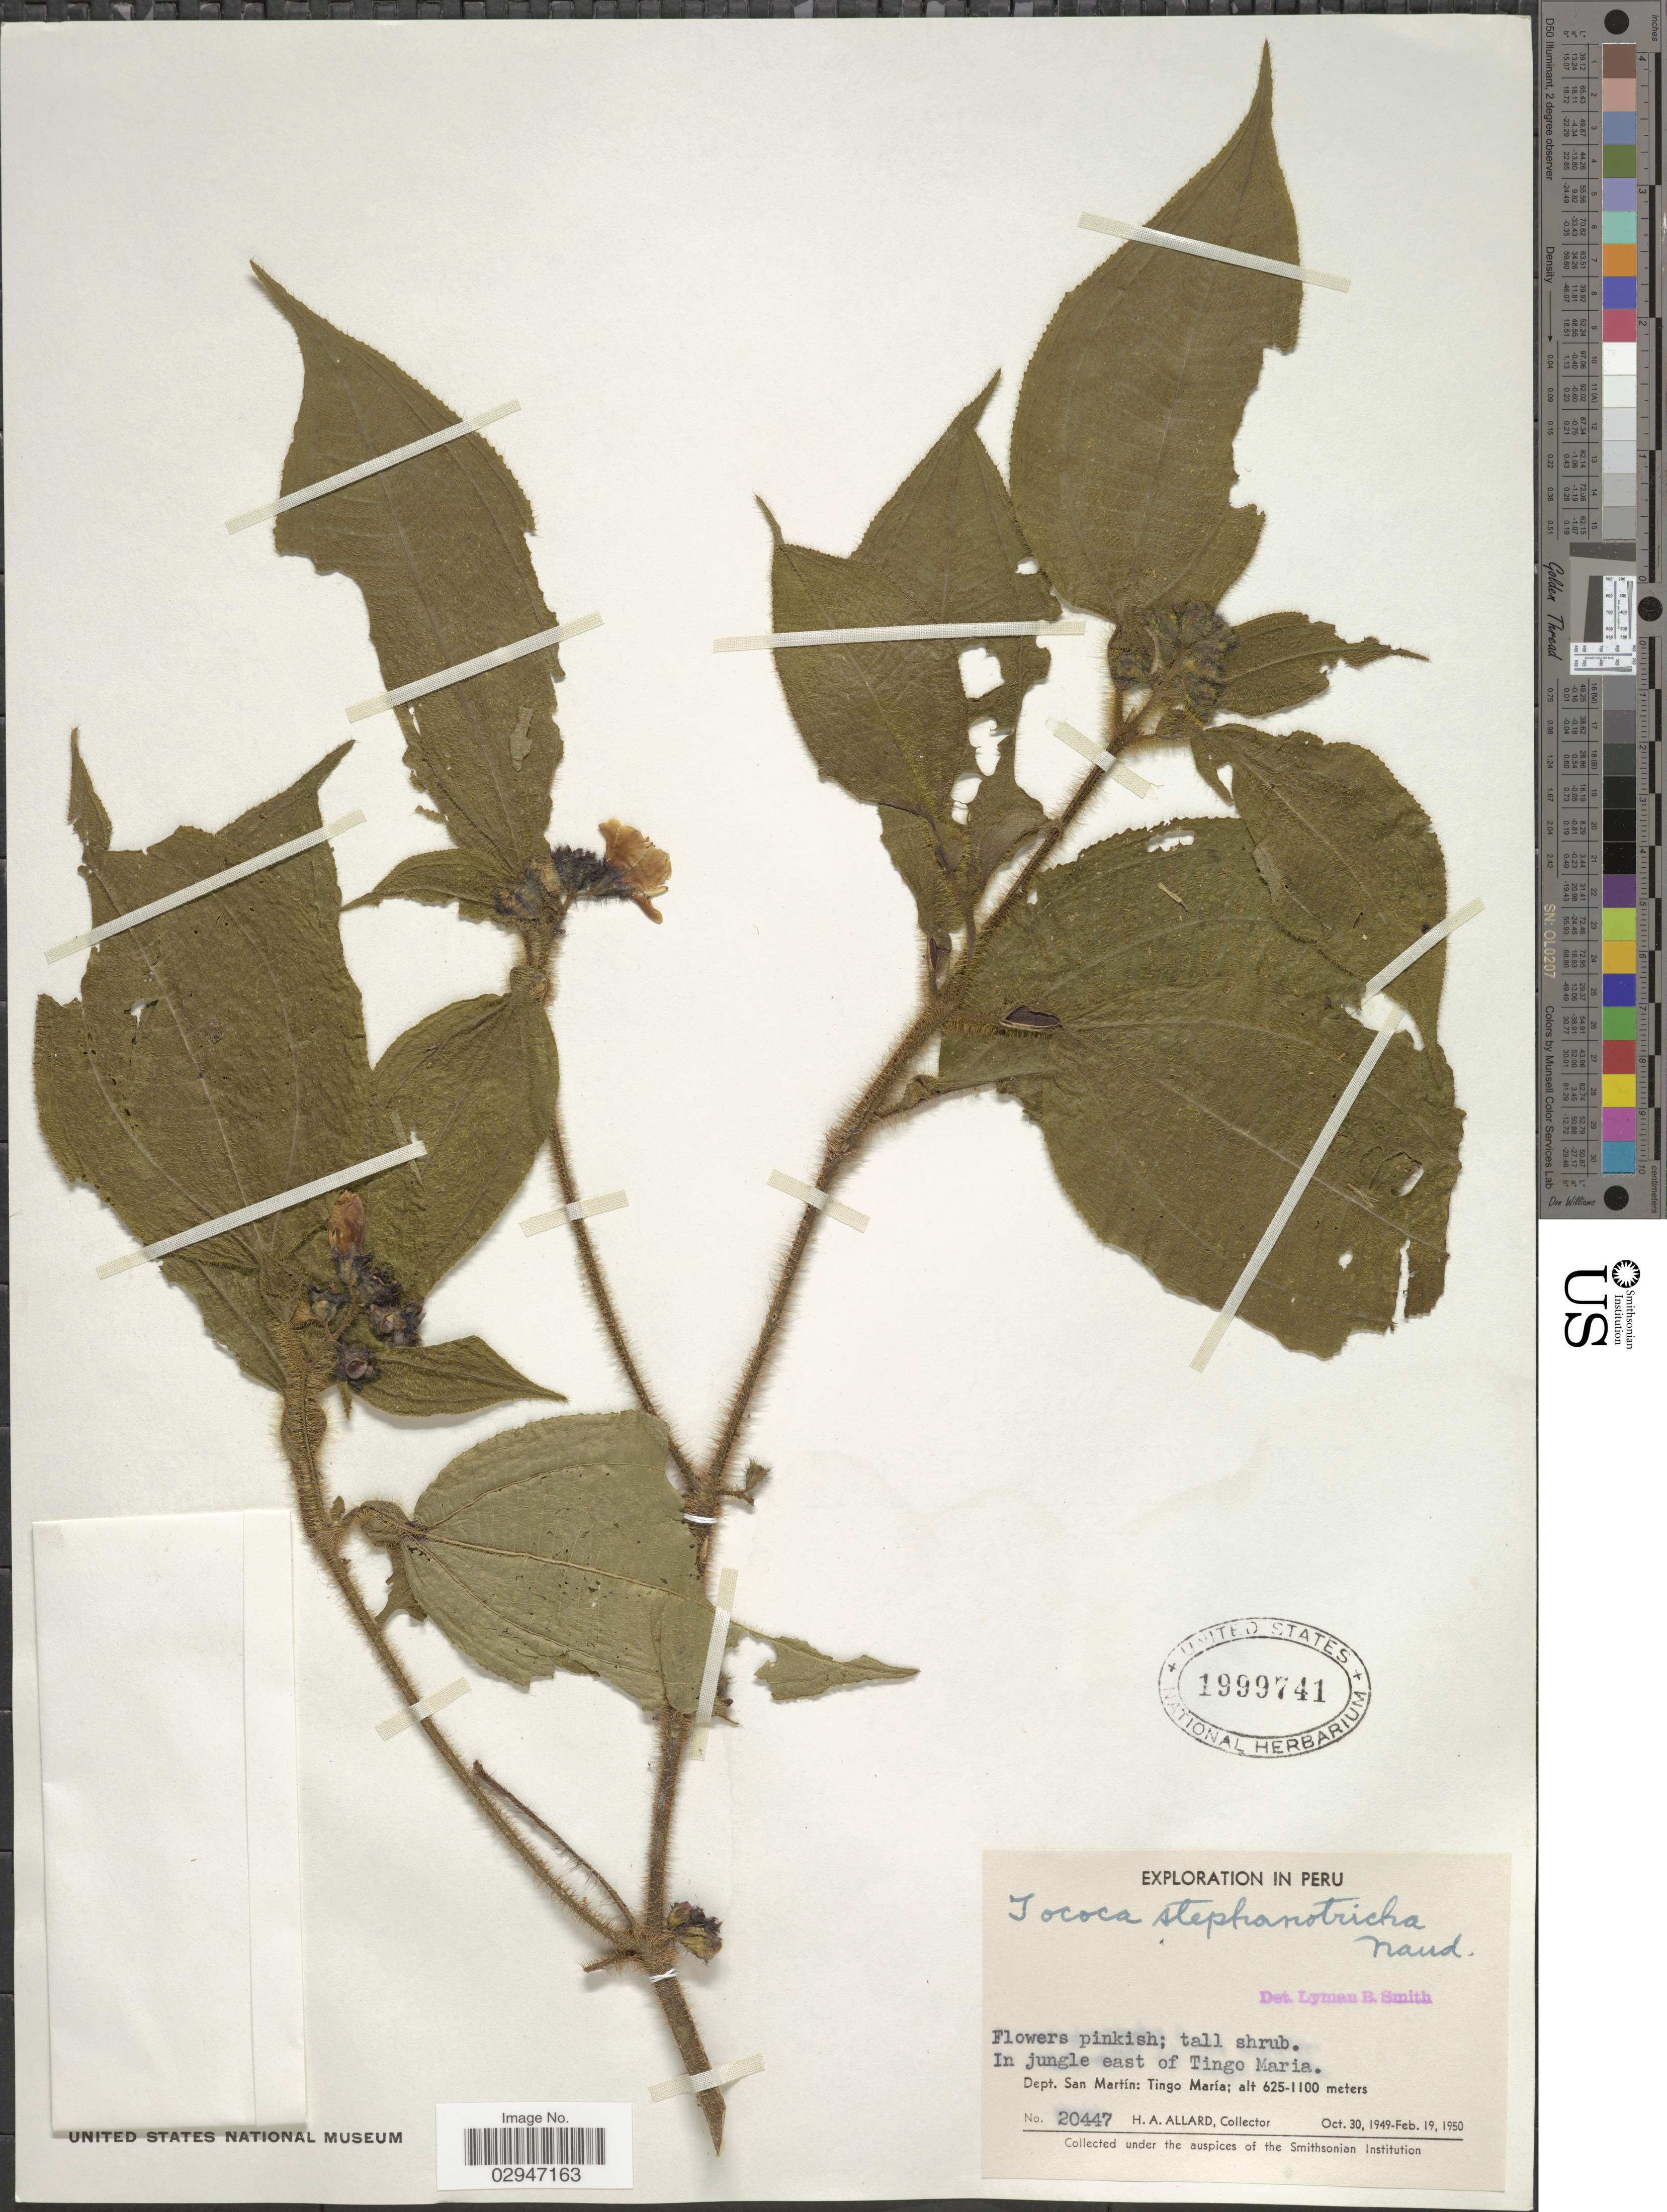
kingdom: Plantae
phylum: Tracheophyta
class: Magnoliopsida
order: Myrtales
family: Melastomataceae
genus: Tococa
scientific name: Tococa stephanotricha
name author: Naudin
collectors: H. A. Allard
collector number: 20447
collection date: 1949-10-30/1950-02-19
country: Peru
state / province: San Martín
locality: In jungle east of Tingo Maria. Dept. San Martín: Tingo María.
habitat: in jungle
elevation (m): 625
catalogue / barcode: US 1999741